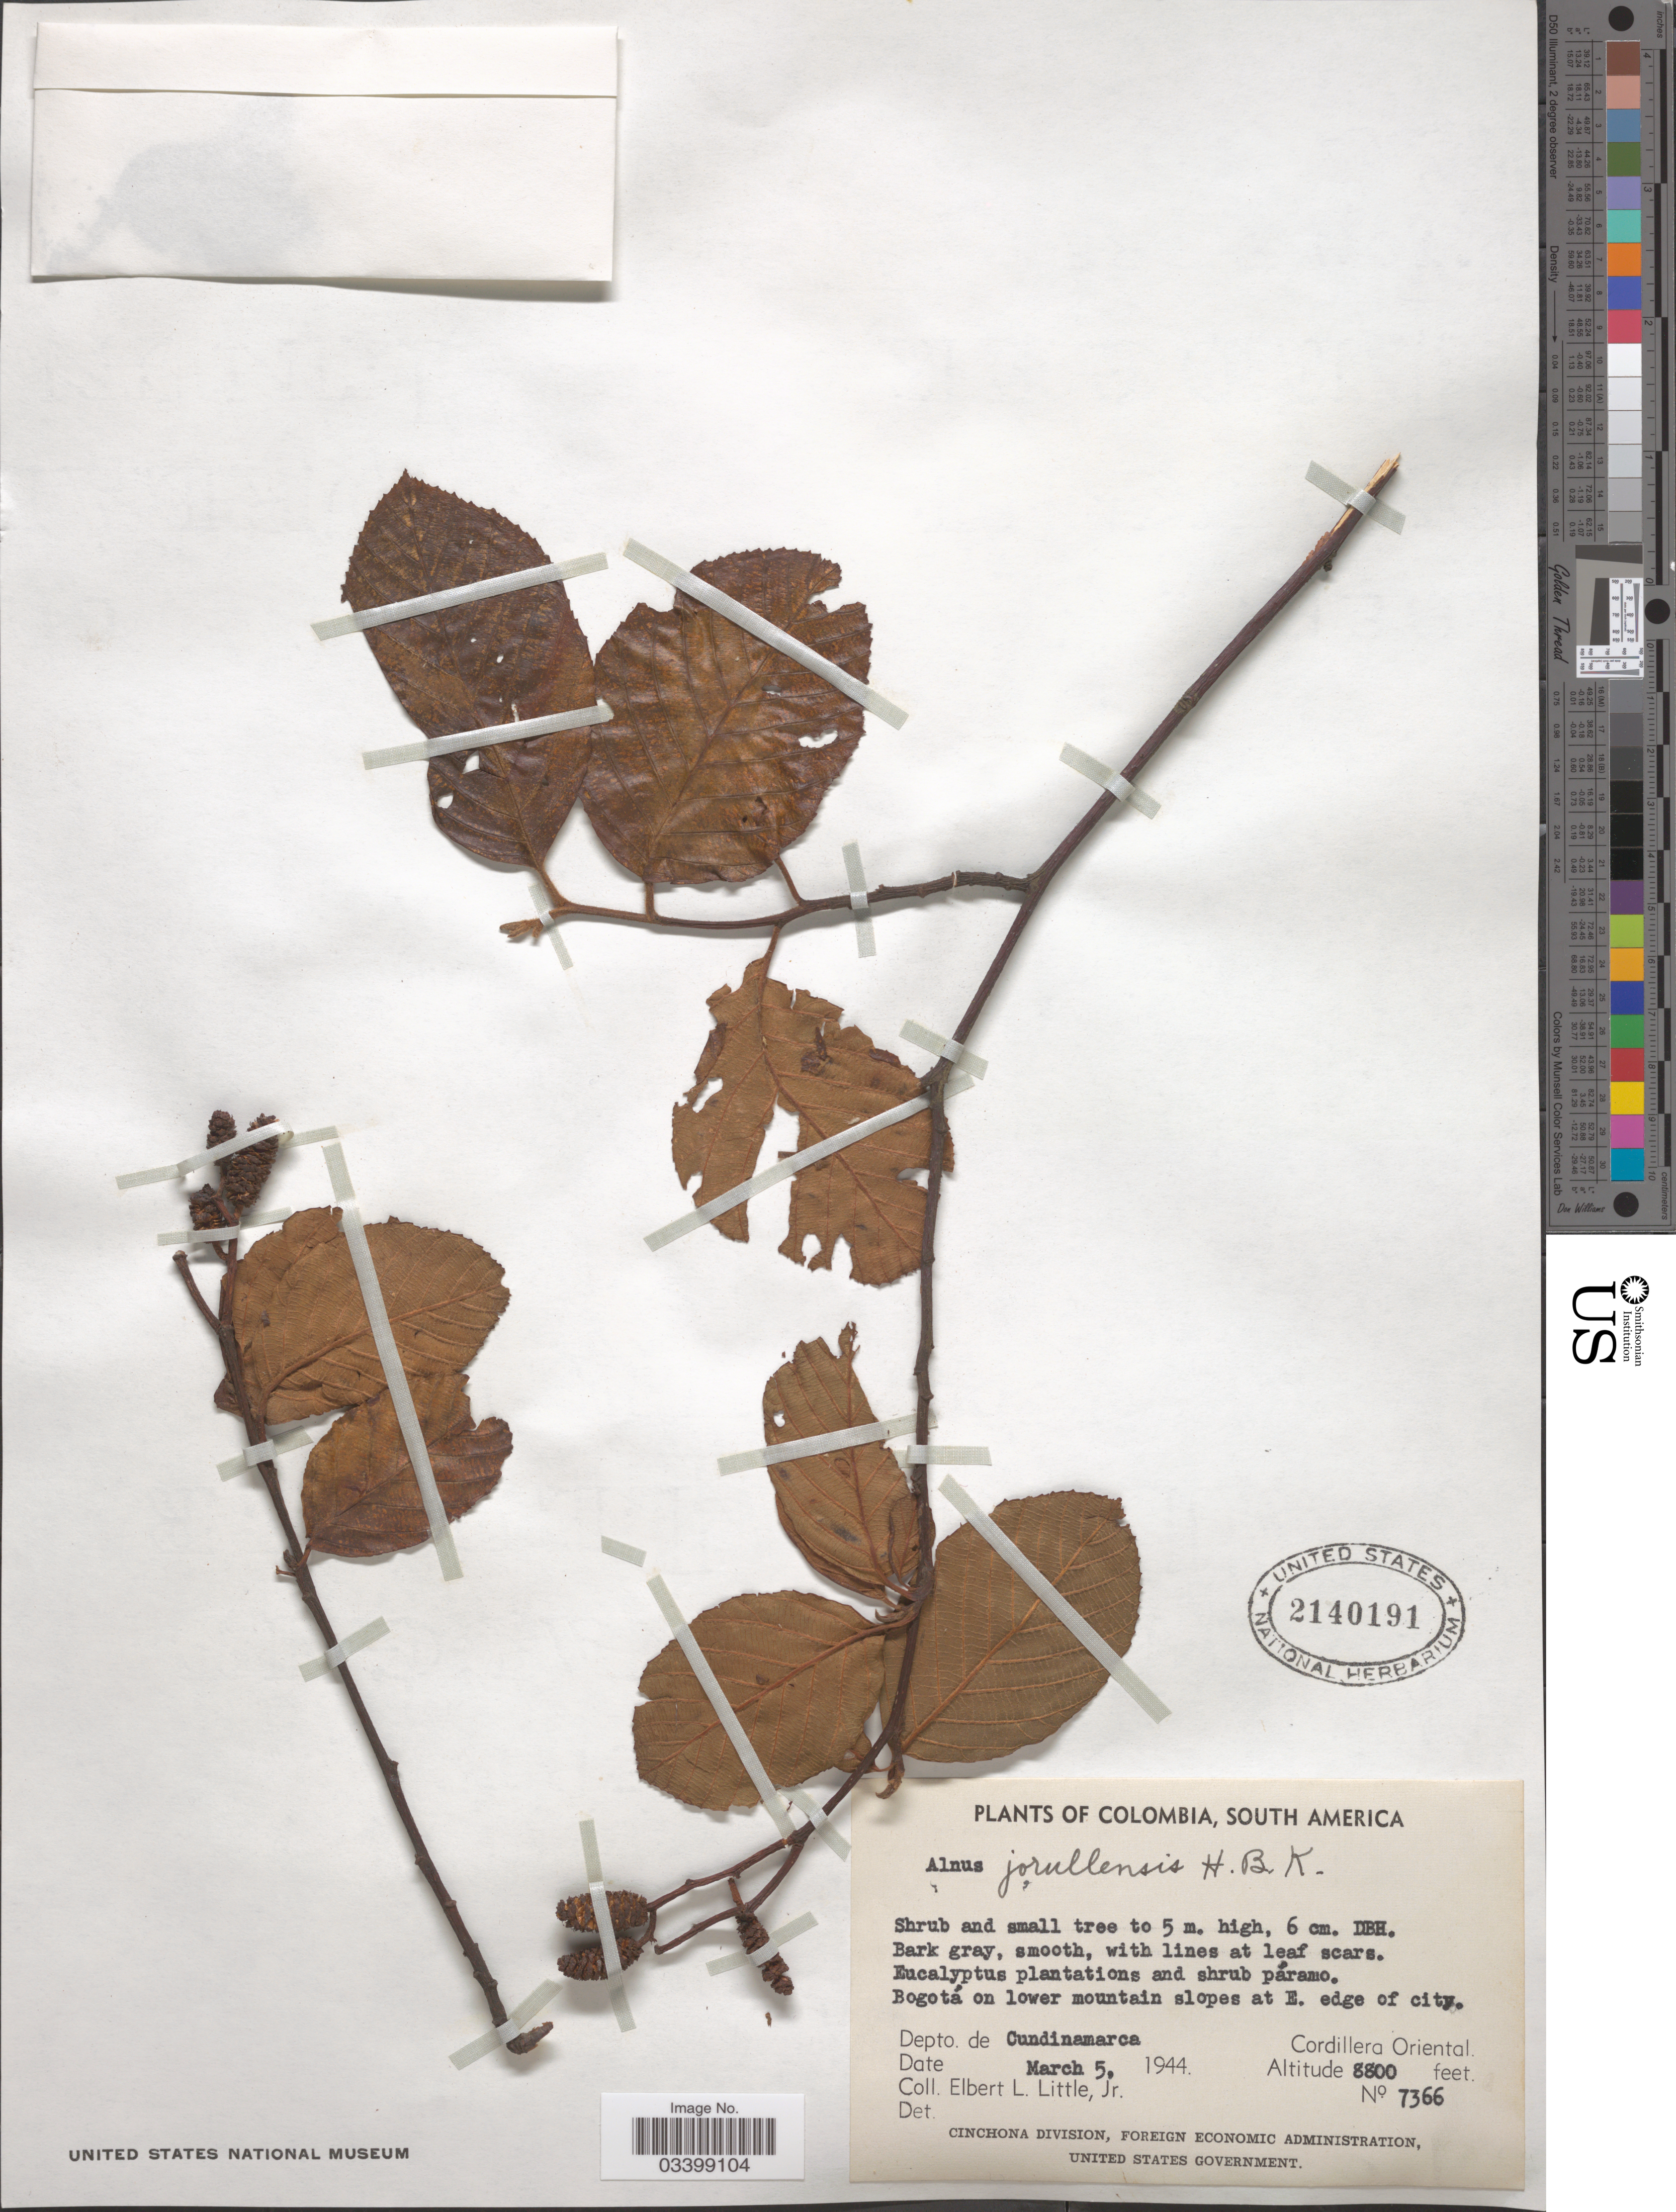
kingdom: Plantae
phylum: Tracheophyta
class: Magnoliopsida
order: Fagales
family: Betulaceae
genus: Alnus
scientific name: Alnus acuminata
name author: Kunth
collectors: E. L. Little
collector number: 7366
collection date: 1944-03-05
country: Colombia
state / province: Cundinamarca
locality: Bogotá on lower mountain slopes at E. edge of city. Depto. de Cundinamarca. Cordillera Oriental.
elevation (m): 2682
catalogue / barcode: US 2140191